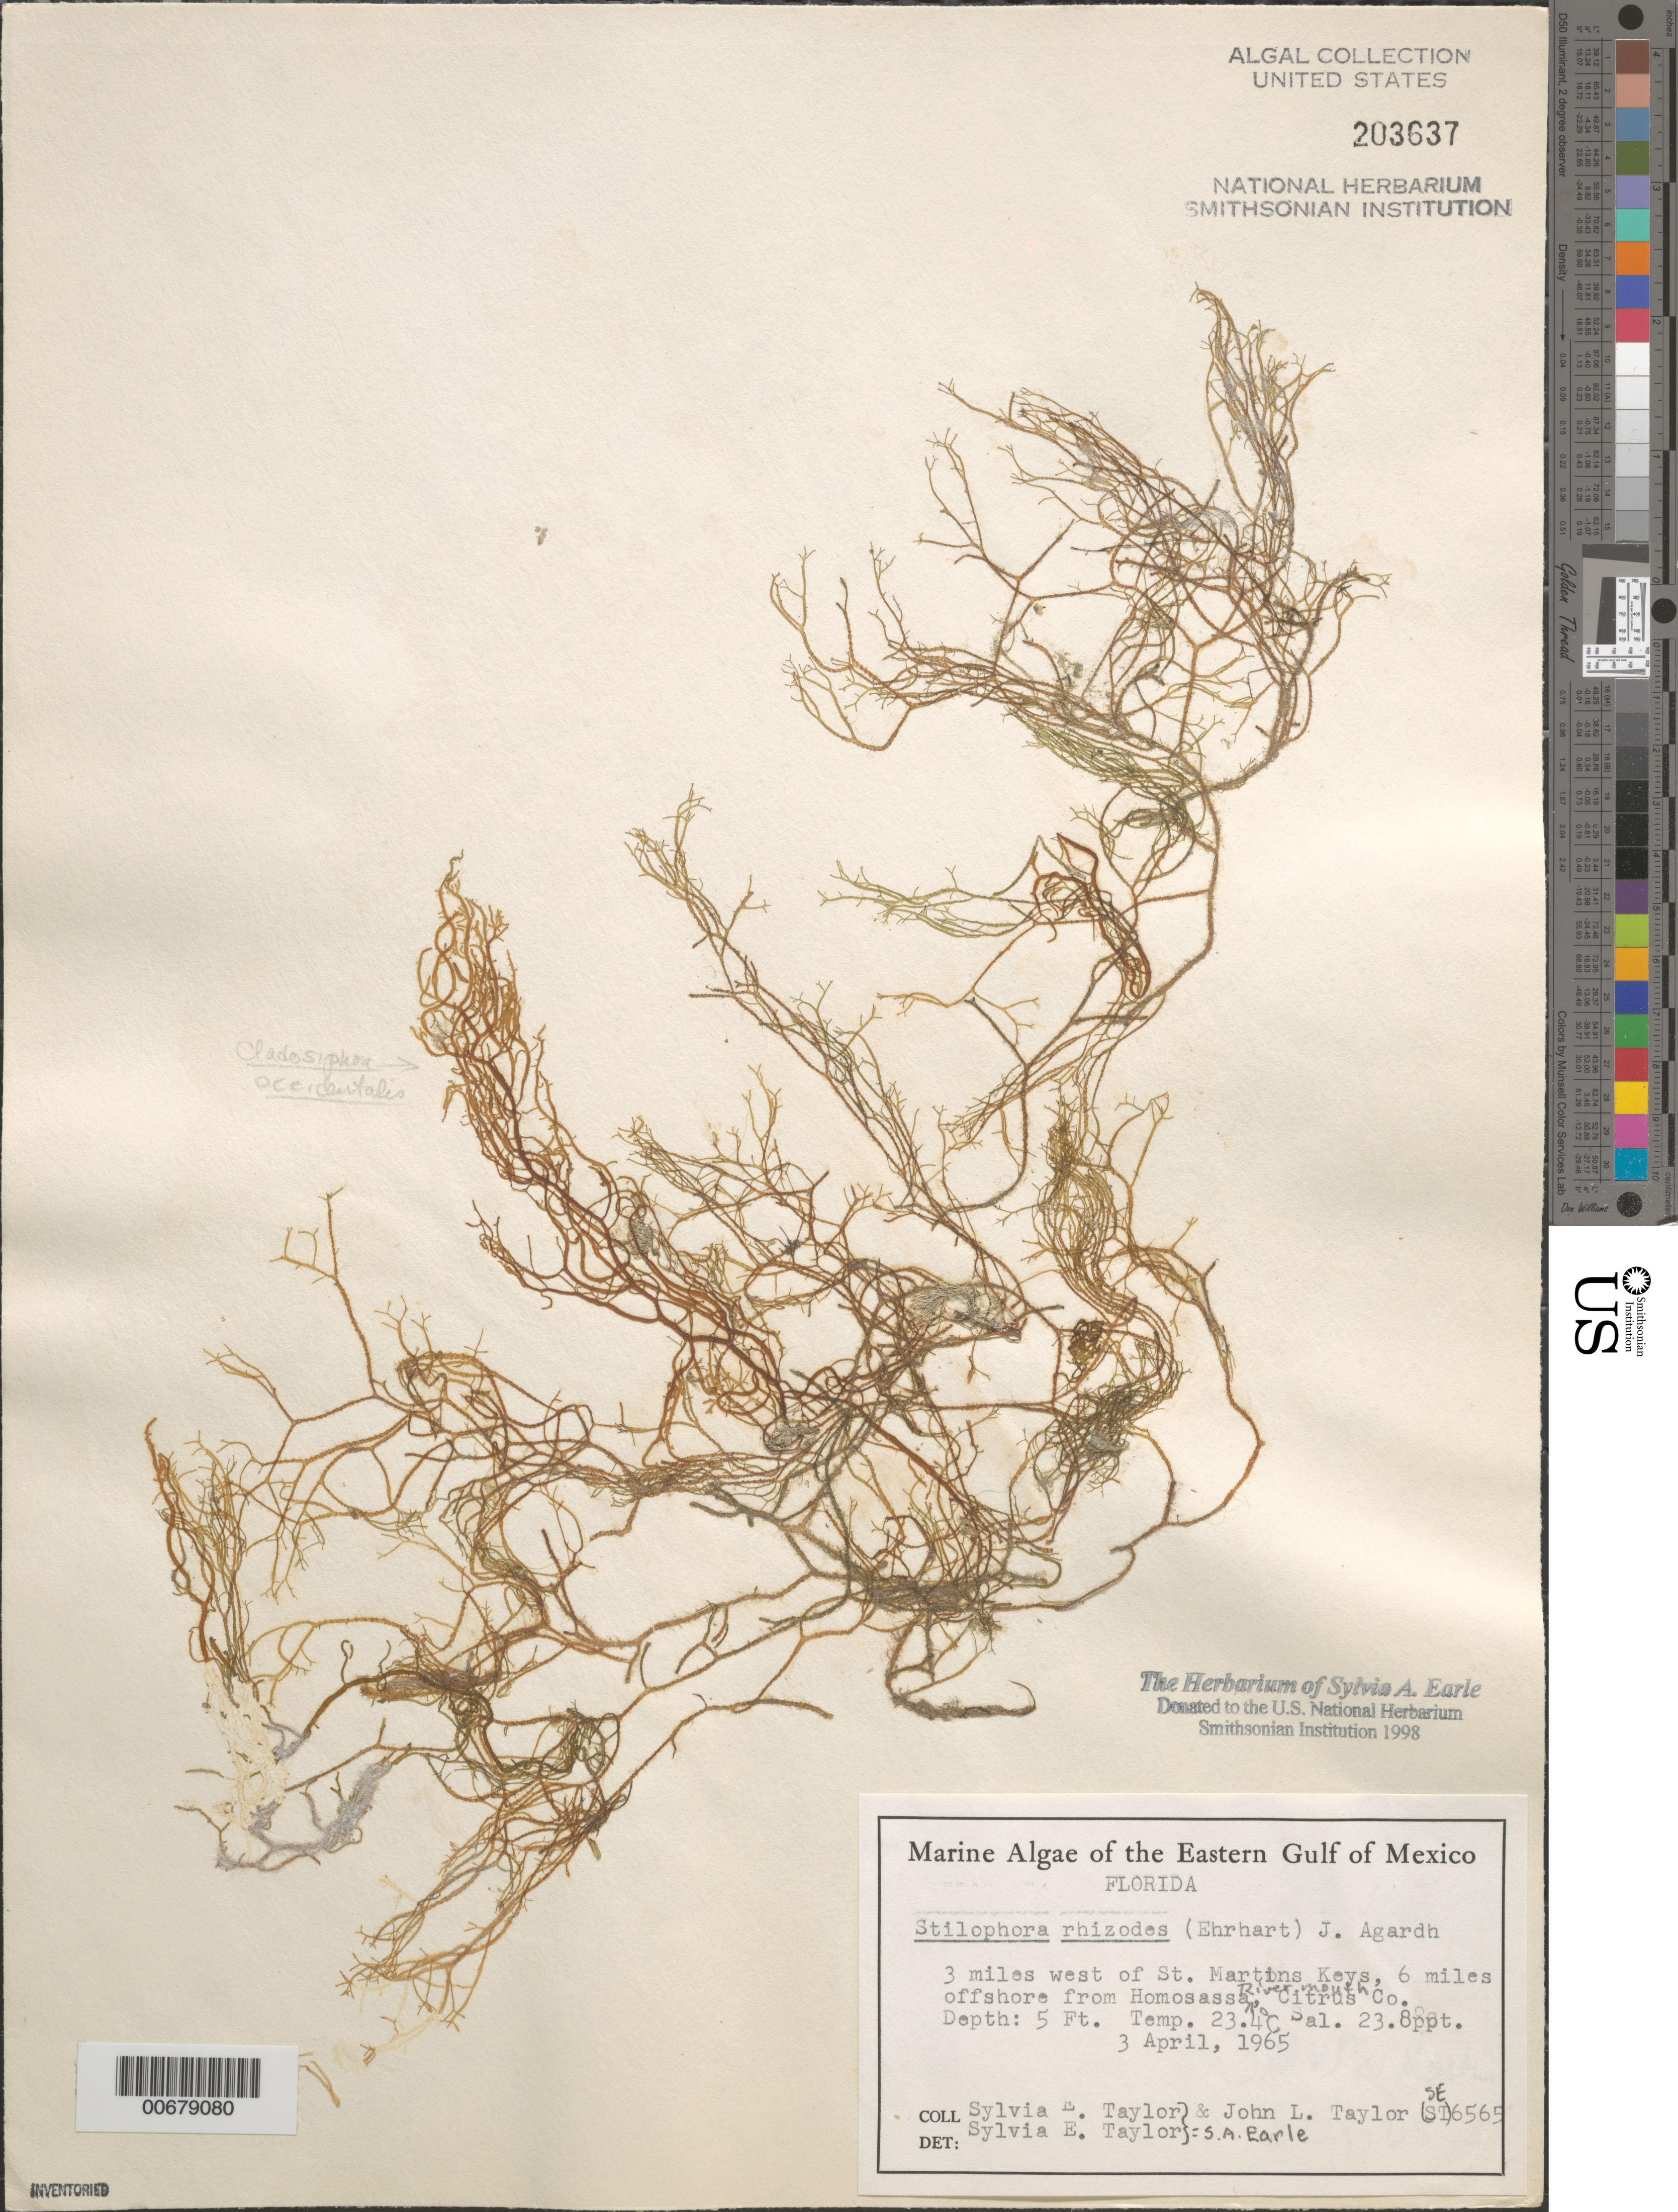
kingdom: Chromista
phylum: Ochrophyta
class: Phaeophyceae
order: Ectocarpales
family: Chordariaceae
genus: Stilophora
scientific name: Stilophora tenella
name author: (Esper) P.C. Silva in P.C. Silva et al.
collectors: S. A. Earle & J. L. Taylor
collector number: SE 6565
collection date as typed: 03 Apr 1965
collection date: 1965-04-03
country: United States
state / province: Florida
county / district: Citrus County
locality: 3 miles west of St. Martins Keys, 6 miles off Homosassa River mouth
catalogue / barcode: US 203637